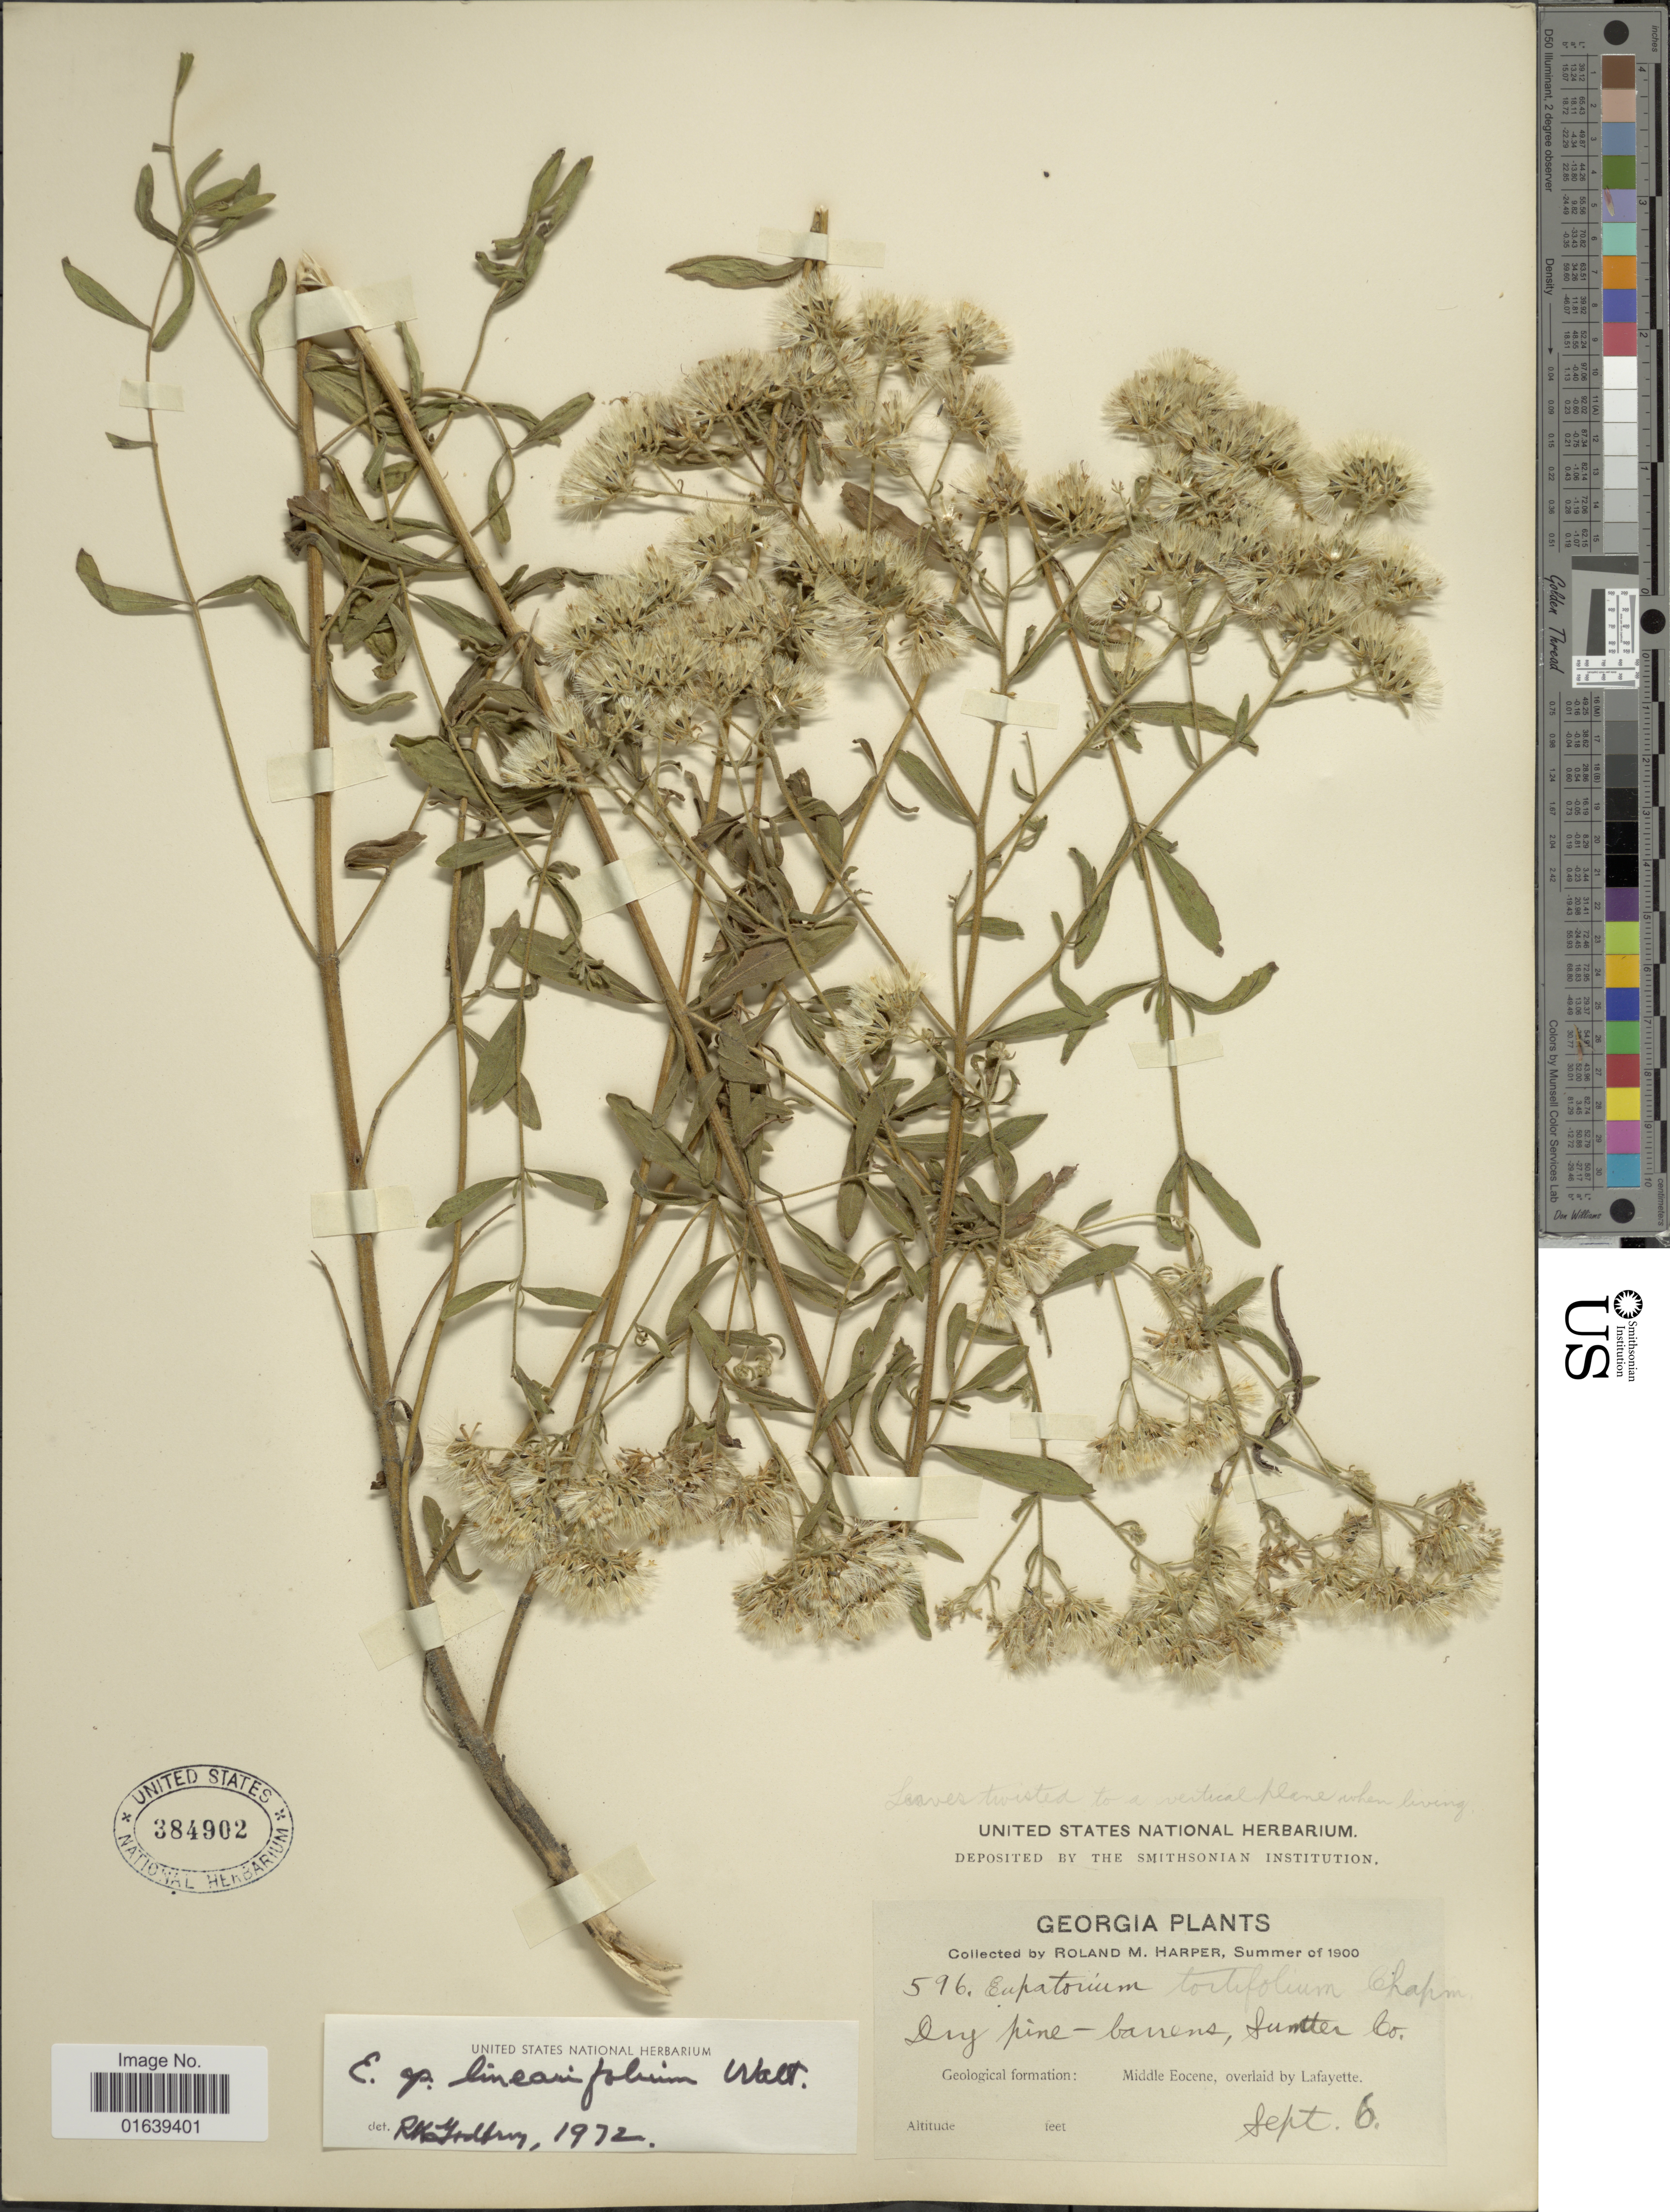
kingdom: Plantae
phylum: Tracheophyta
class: Magnoliopsida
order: Asterales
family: Asteraceae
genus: Eupatorium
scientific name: Eupatorium linearifolium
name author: Walter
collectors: R. M. Harper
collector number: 596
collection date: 1900-09-06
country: United States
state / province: Georgia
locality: Georgia. Dry pine-barrens, Sumter Co.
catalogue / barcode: US 384902